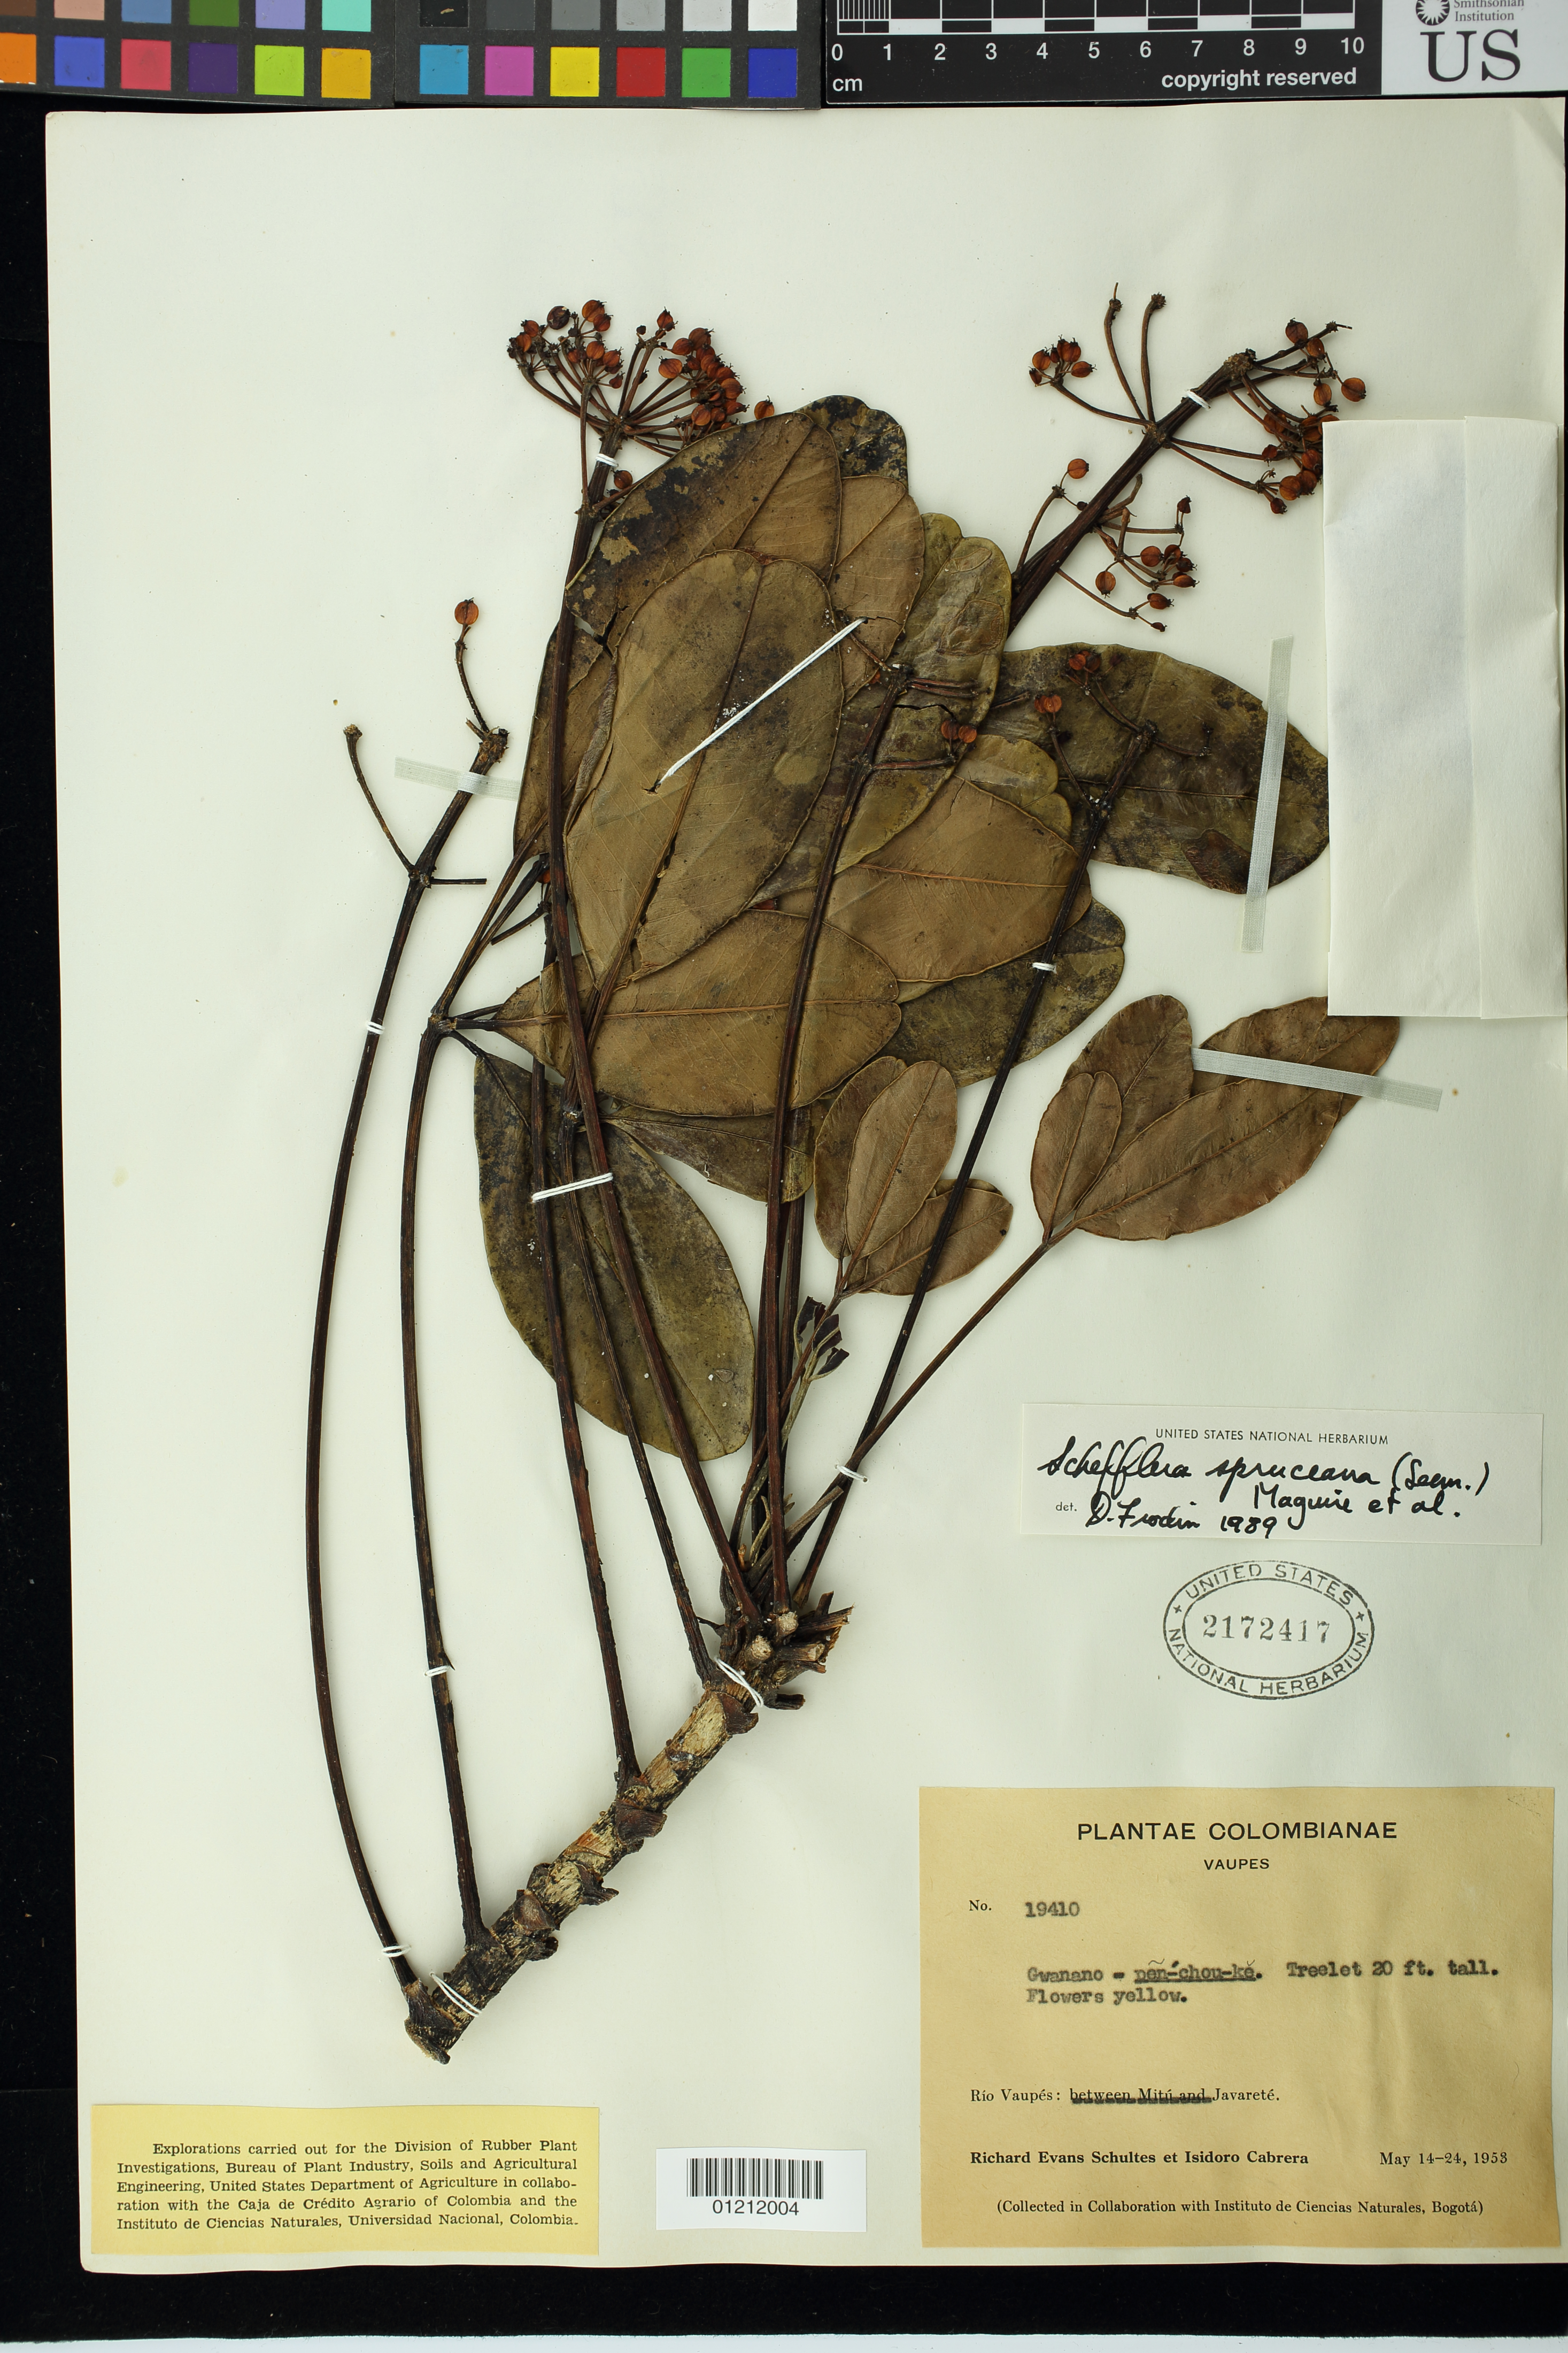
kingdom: Plantae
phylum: Tracheophyta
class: Magnoliopsida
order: Apiales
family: Araliaceae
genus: Schefflera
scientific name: Schefflera spruceana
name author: (Seem.) Maguire et al.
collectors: R. E. Schultes & I. Cabrera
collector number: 19410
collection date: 1953-05-14/1953-05-24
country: Colombia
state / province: Vaupés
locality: Río Vaupés: Javareté.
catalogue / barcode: US 2172417